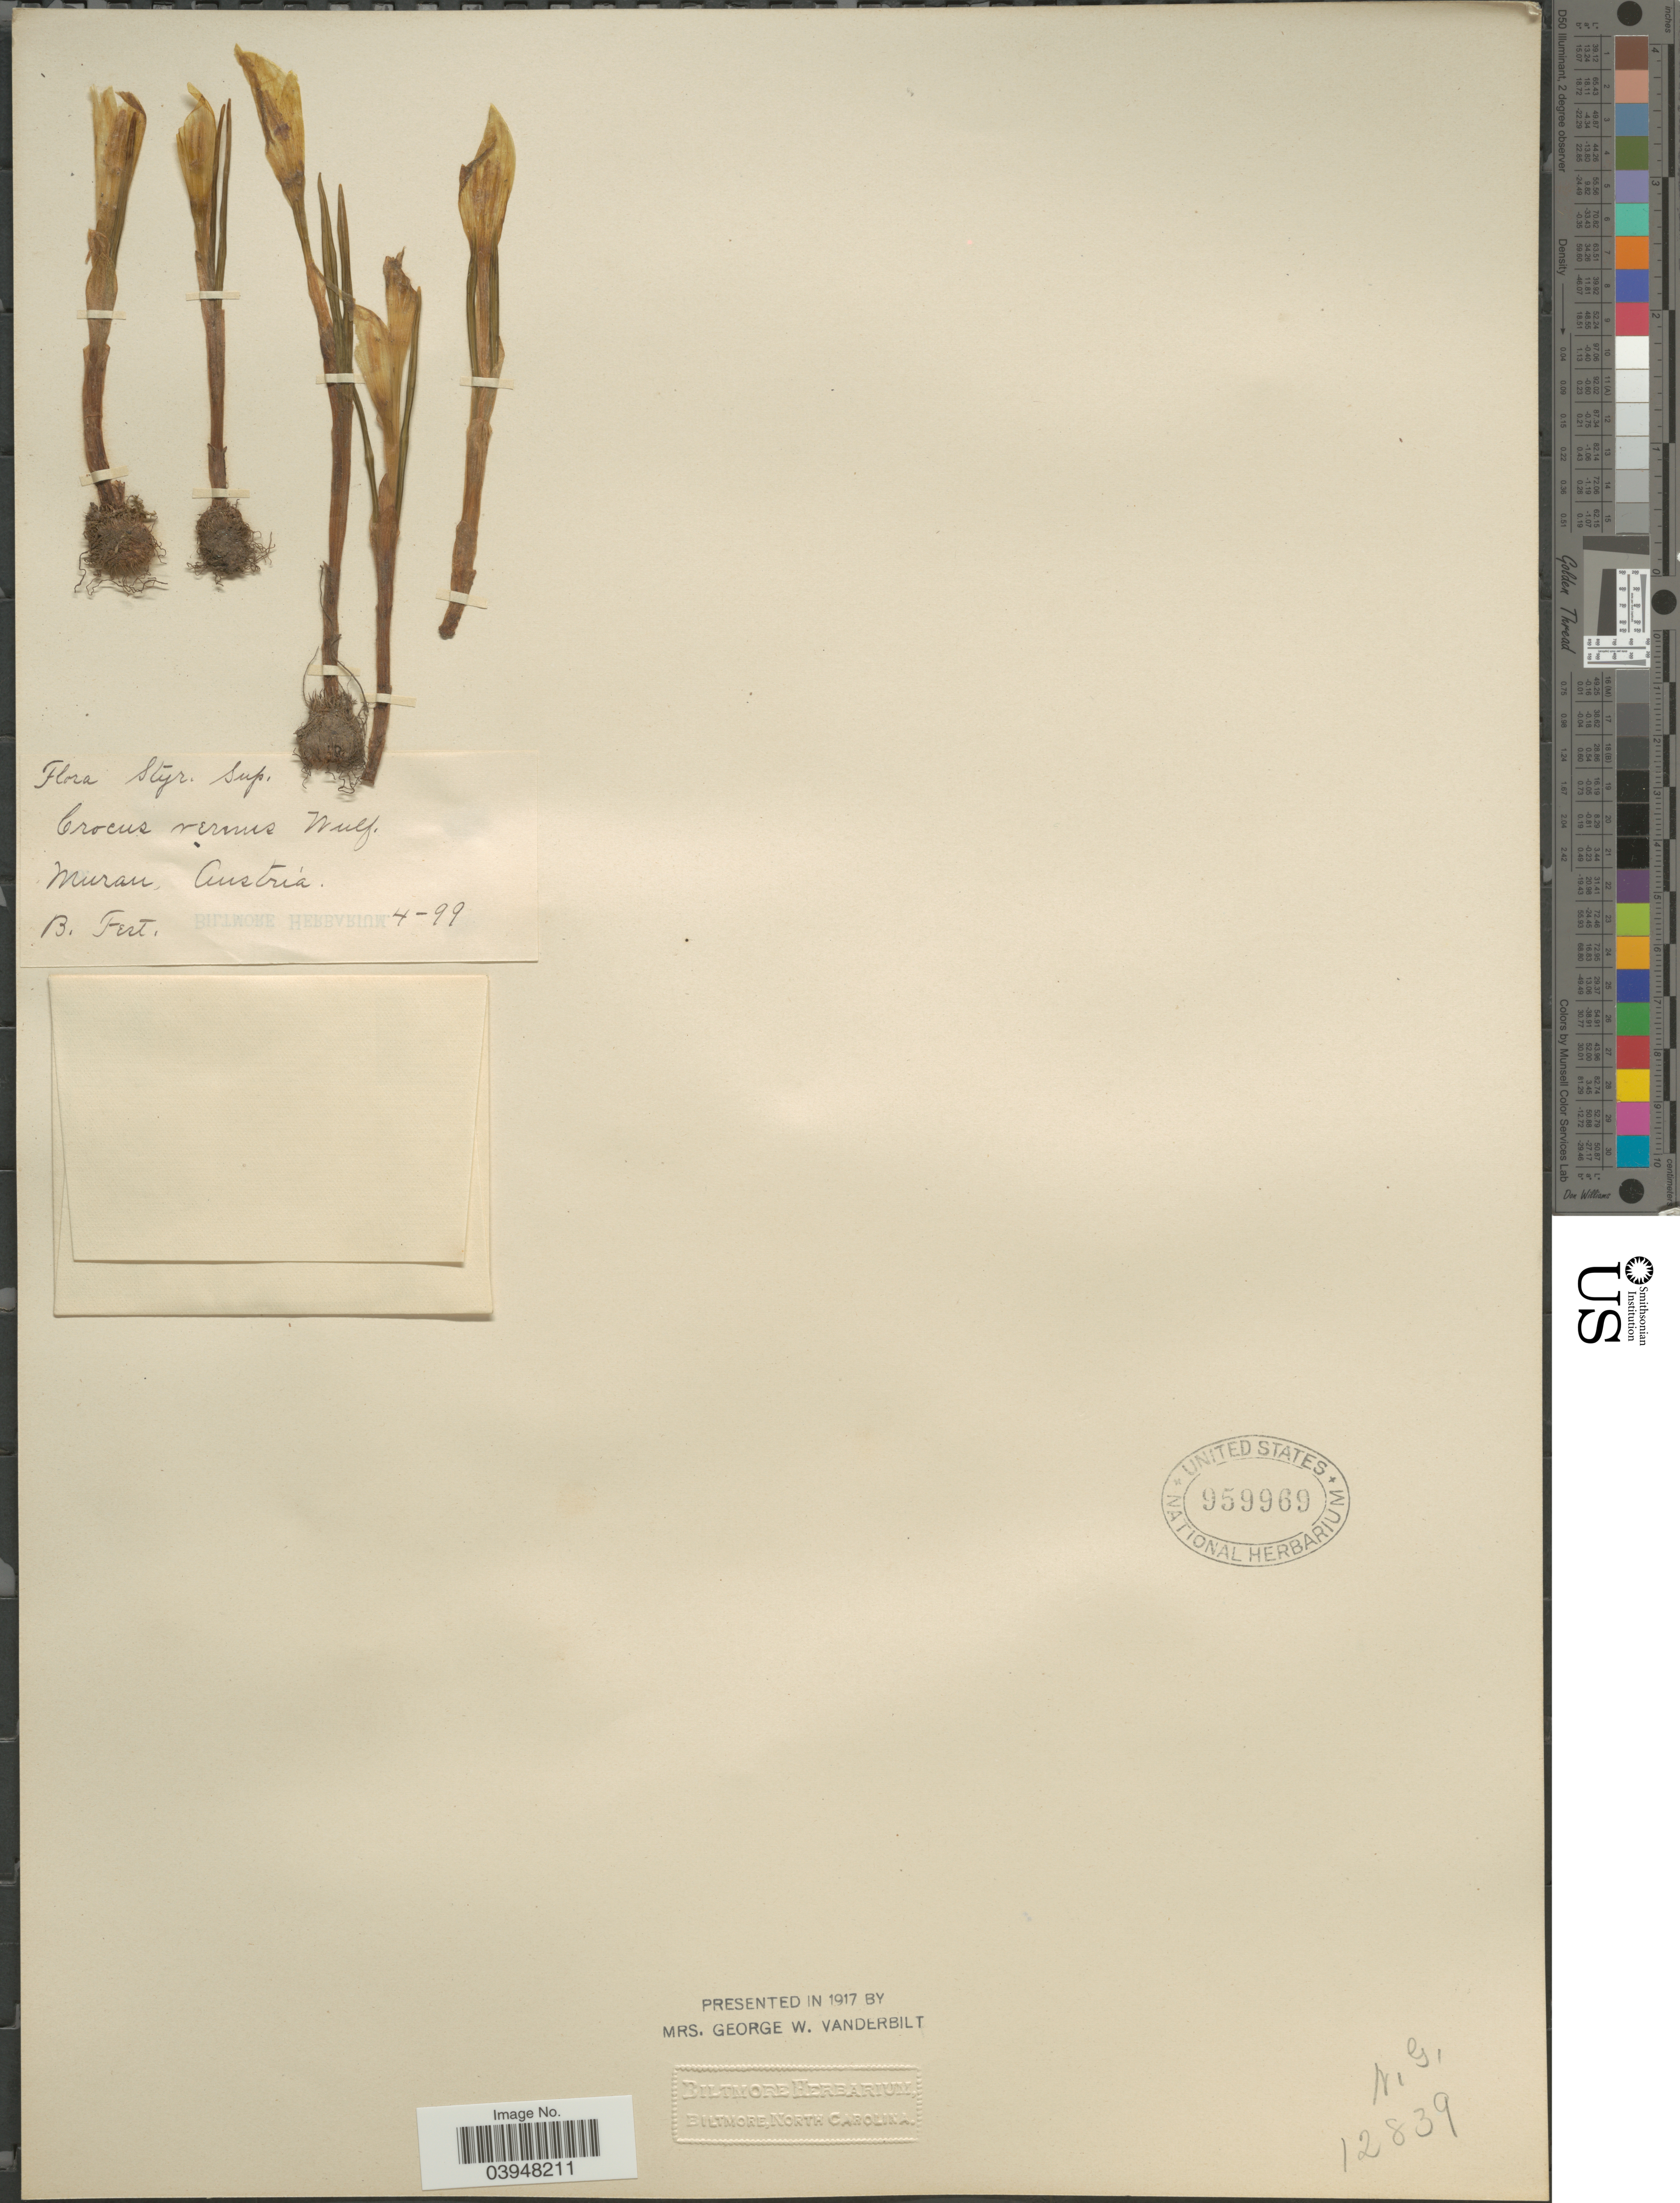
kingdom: Plantae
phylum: Tracheophyta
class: Liliopsida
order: Asparagales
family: Iridaceae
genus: Crocus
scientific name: Crocus vernus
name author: Hill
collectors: B. Fest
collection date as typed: Transcribed d/m/y: /4/99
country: Austria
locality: Styr. Sup. Murau.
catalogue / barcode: US 959969